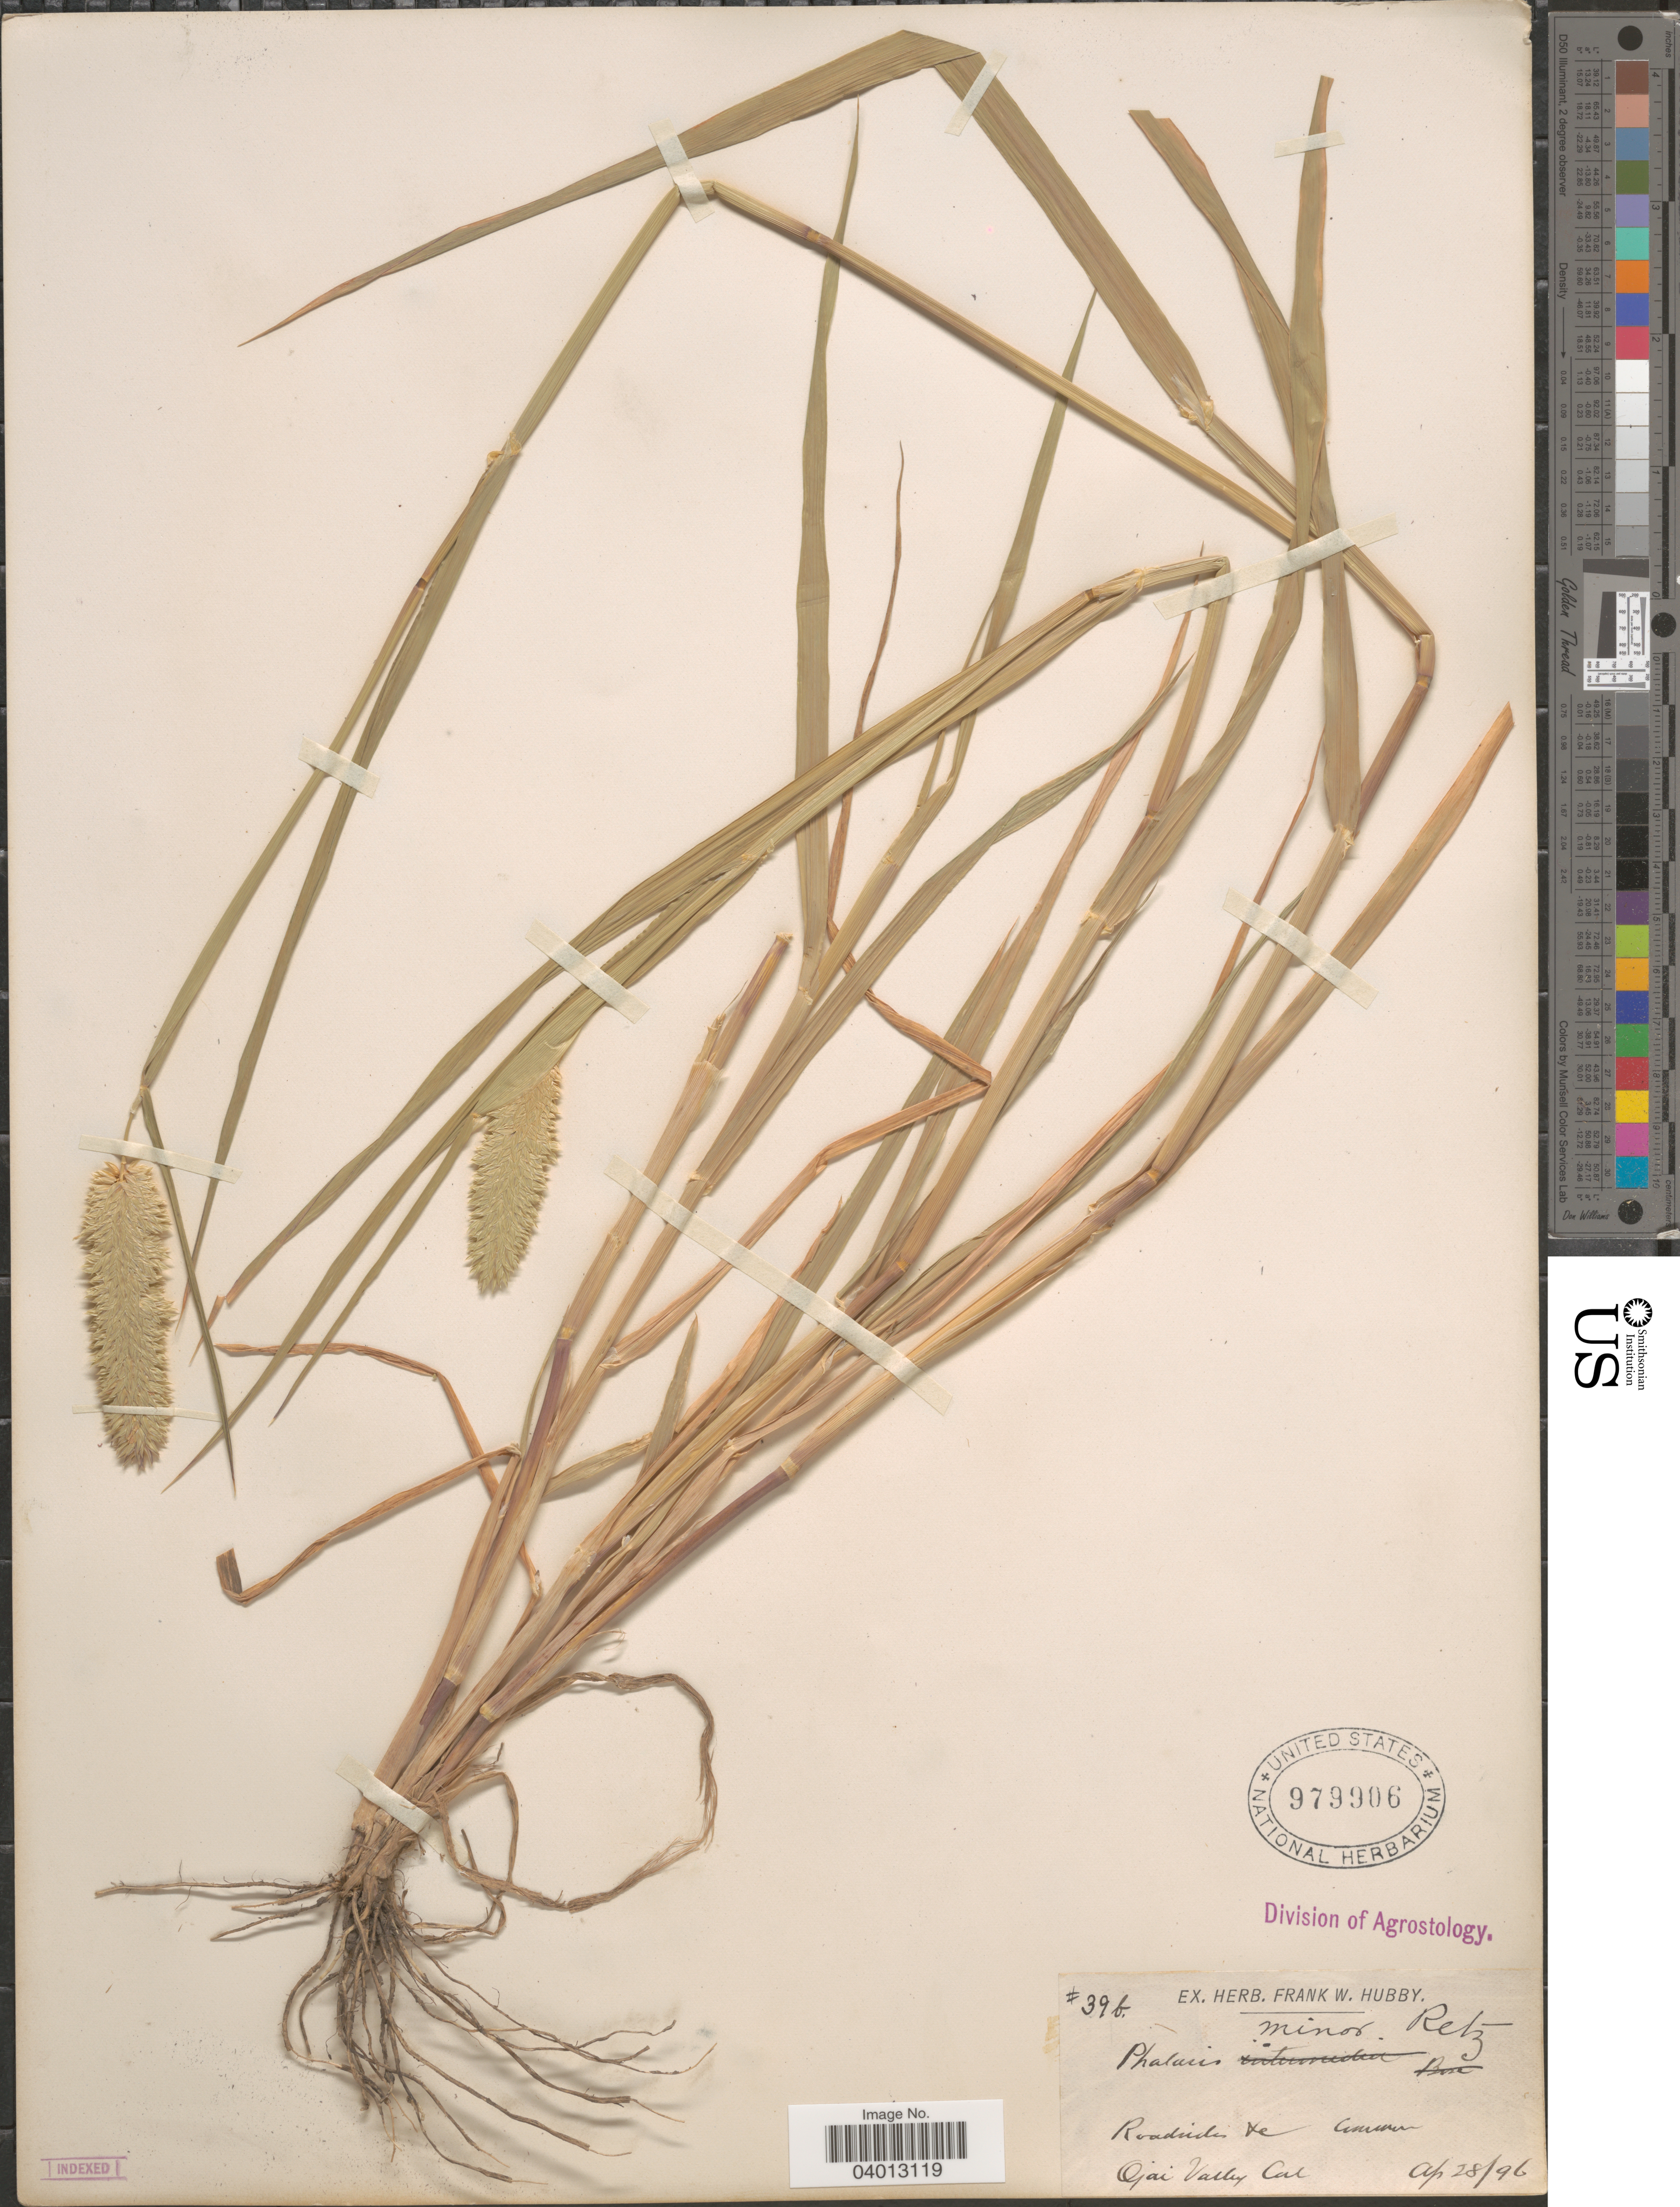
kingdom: Plantae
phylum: Tracheophyta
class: Liliopsida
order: Poales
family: Poaceae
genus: Phalaris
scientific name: Phalaris minor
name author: Retz.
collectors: Ex herb. Frank W. Hubby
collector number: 39b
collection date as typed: Transcribed d/m/y: 28/4/96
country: United States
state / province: California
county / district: Ventura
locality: Ojai Valley.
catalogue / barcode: US 979906